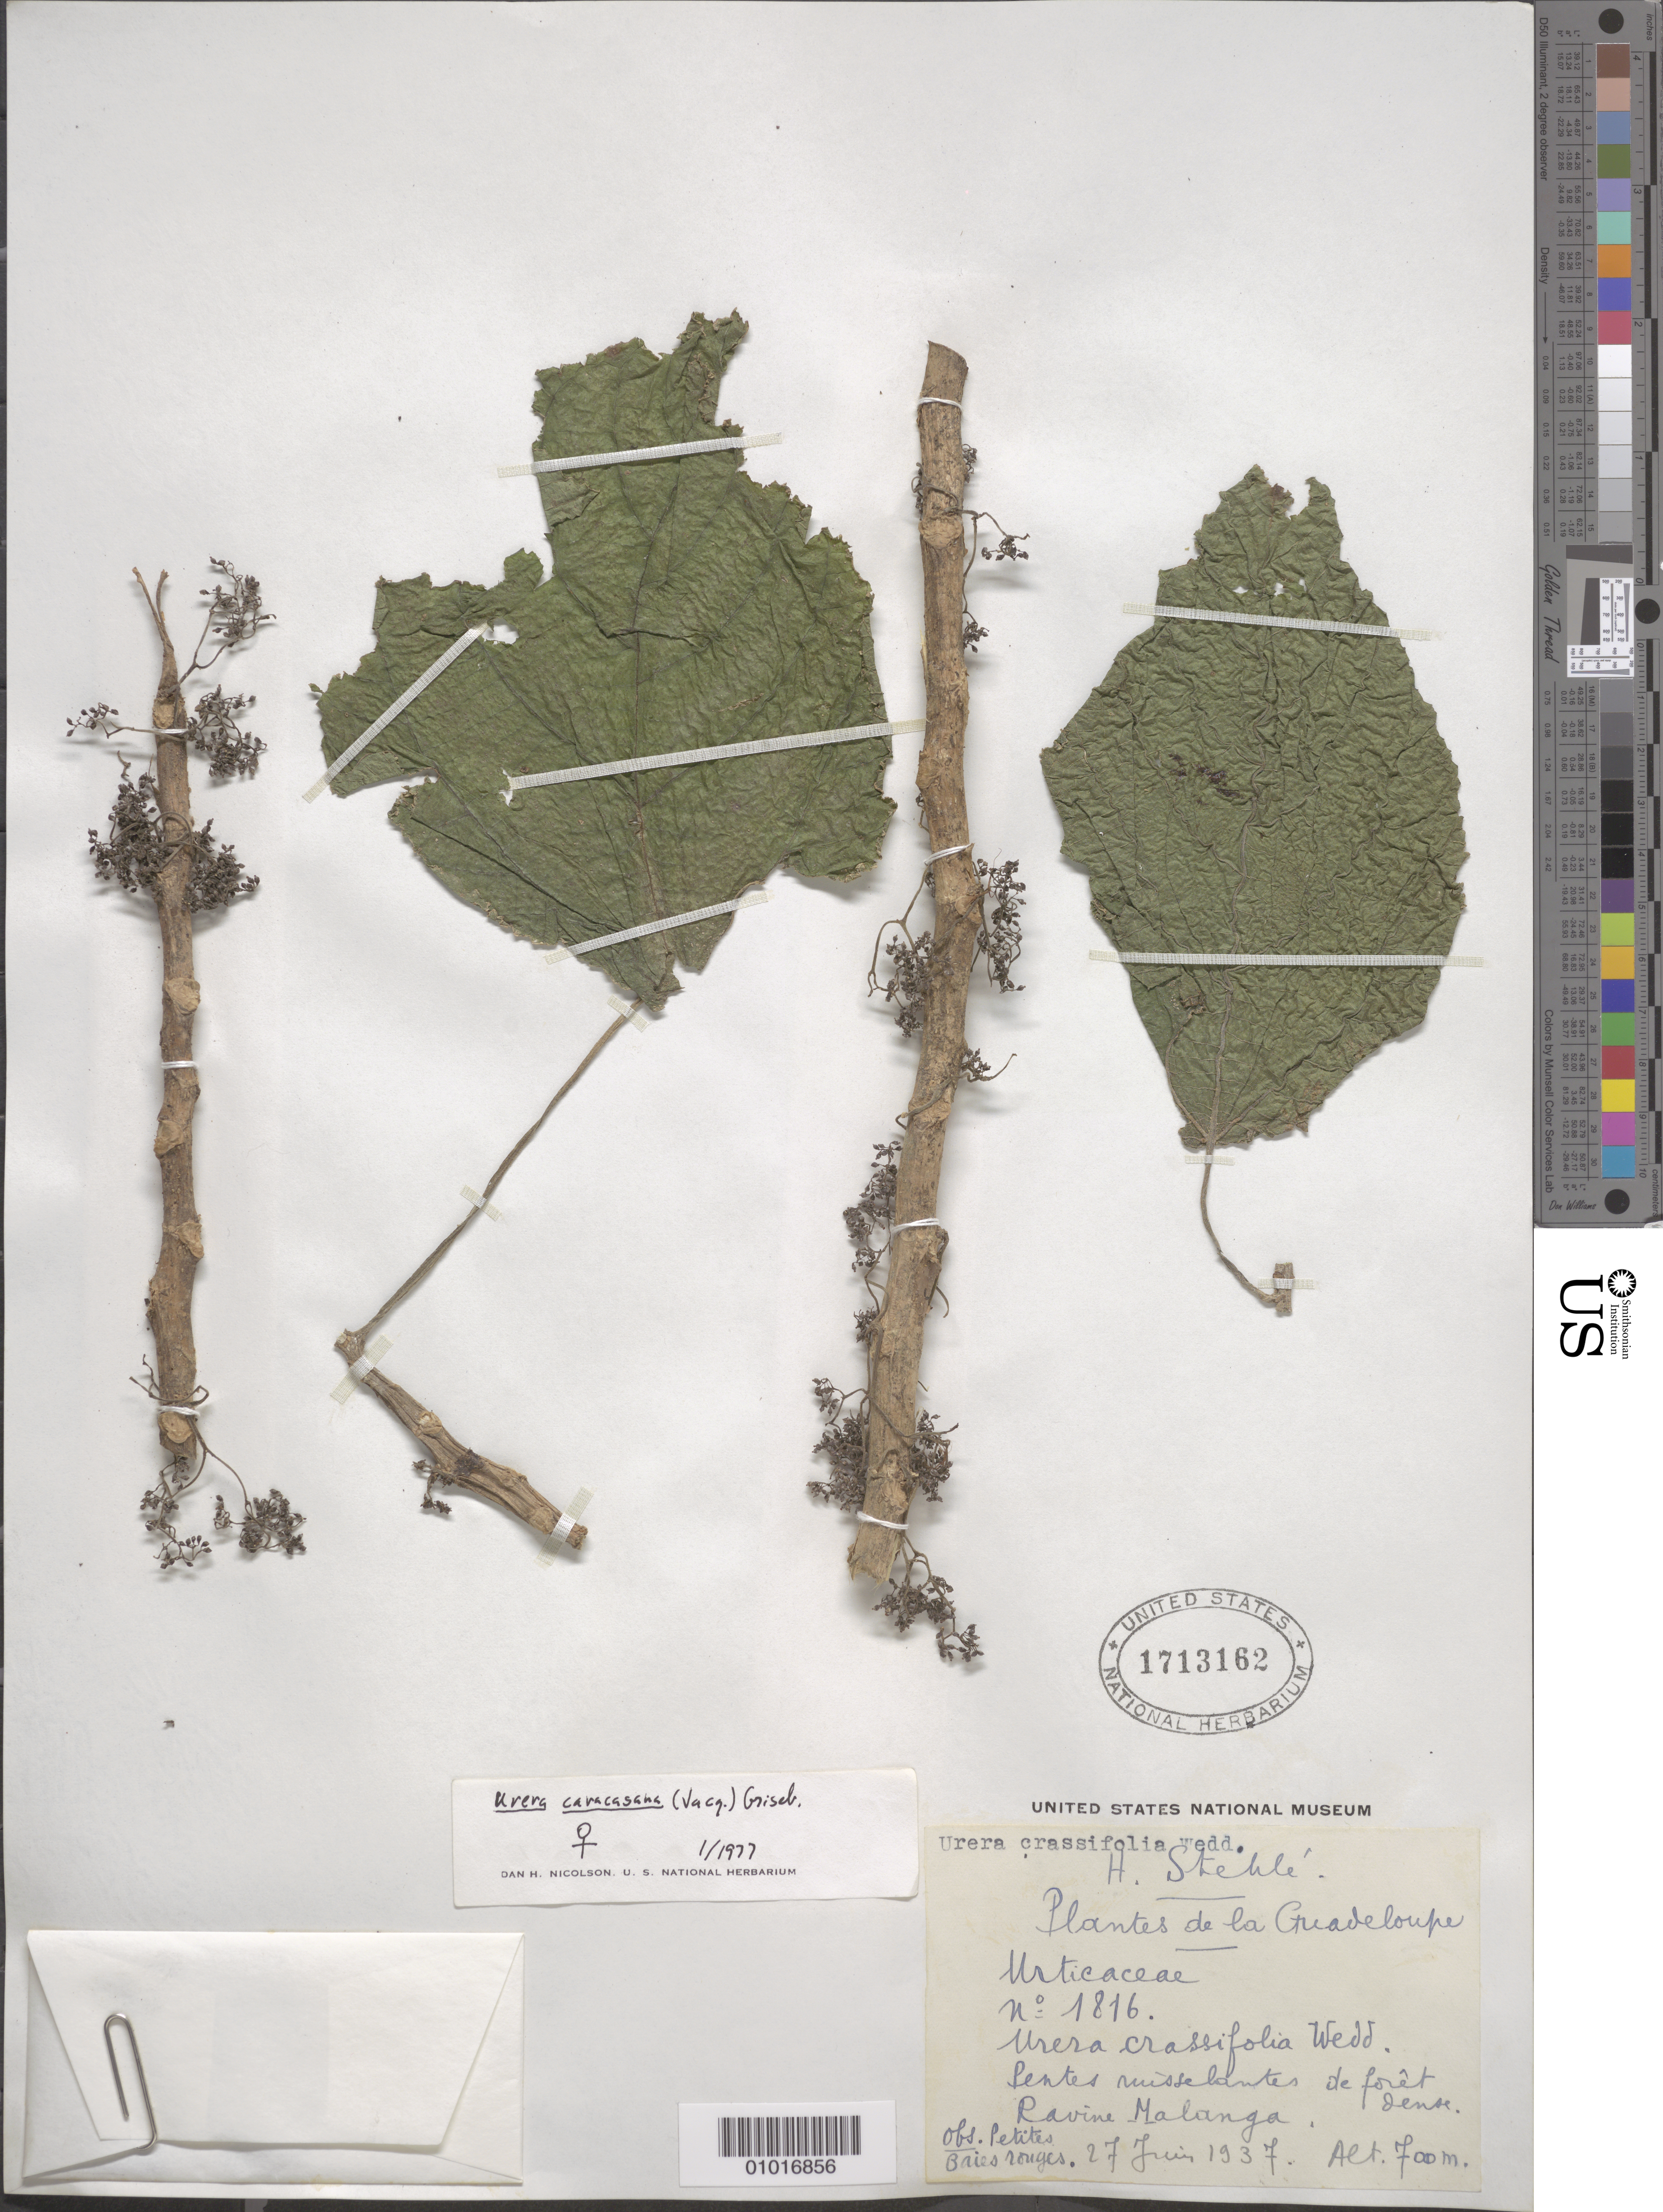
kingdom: Plantae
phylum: Tracheophyta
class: Magnoliopsida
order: Rosales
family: Urticaceae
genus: Urera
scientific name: Urera caracasana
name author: (Jacq.) Gaudich. ex Griseb.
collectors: H. Stehlé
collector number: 1816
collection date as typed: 27 Jun 1937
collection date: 1937-06-27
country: Guadeloupe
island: Basse Terre [Guadeloupe]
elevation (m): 700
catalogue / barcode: US 1713162